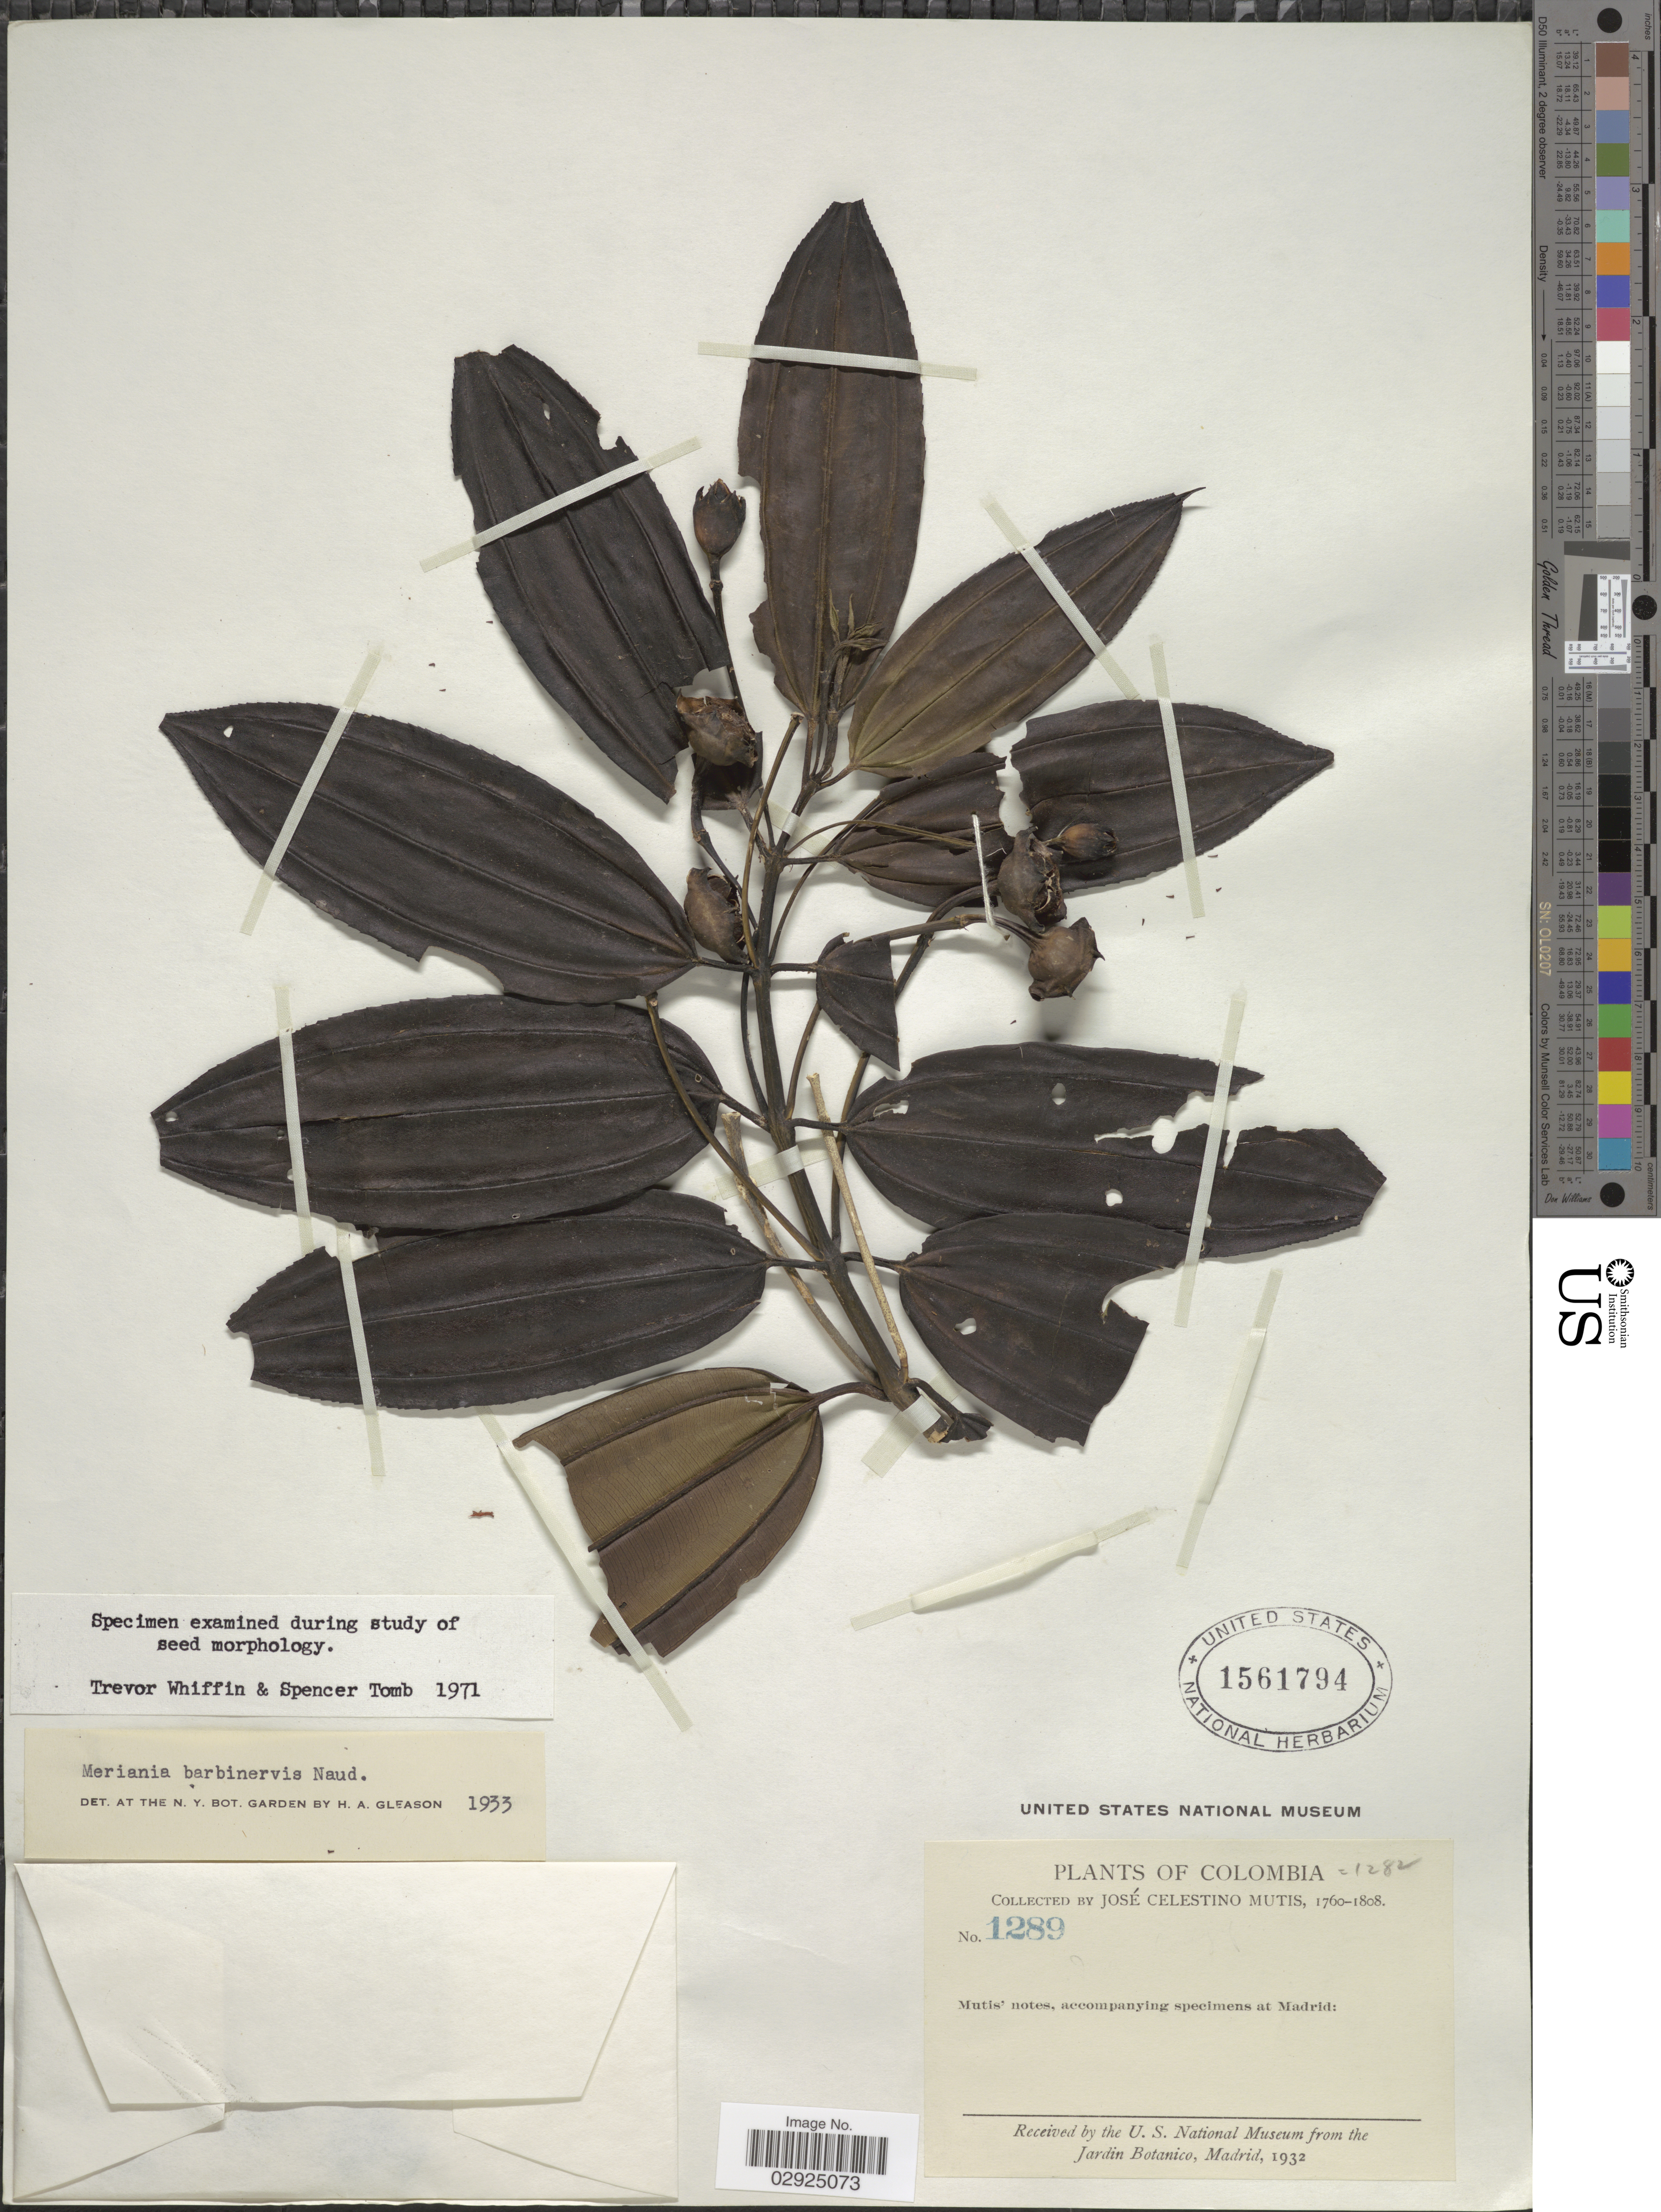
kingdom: Plantae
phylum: Tracheophyta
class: Magnoliopsida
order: Myrtales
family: Melastomataceae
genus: Meriania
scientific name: Meriania barbinervis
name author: (Klotzsch ex H. Karst.) Naudin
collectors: J. C. B. Mutis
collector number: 1289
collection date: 1760/1808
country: Colombia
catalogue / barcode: US 1561794